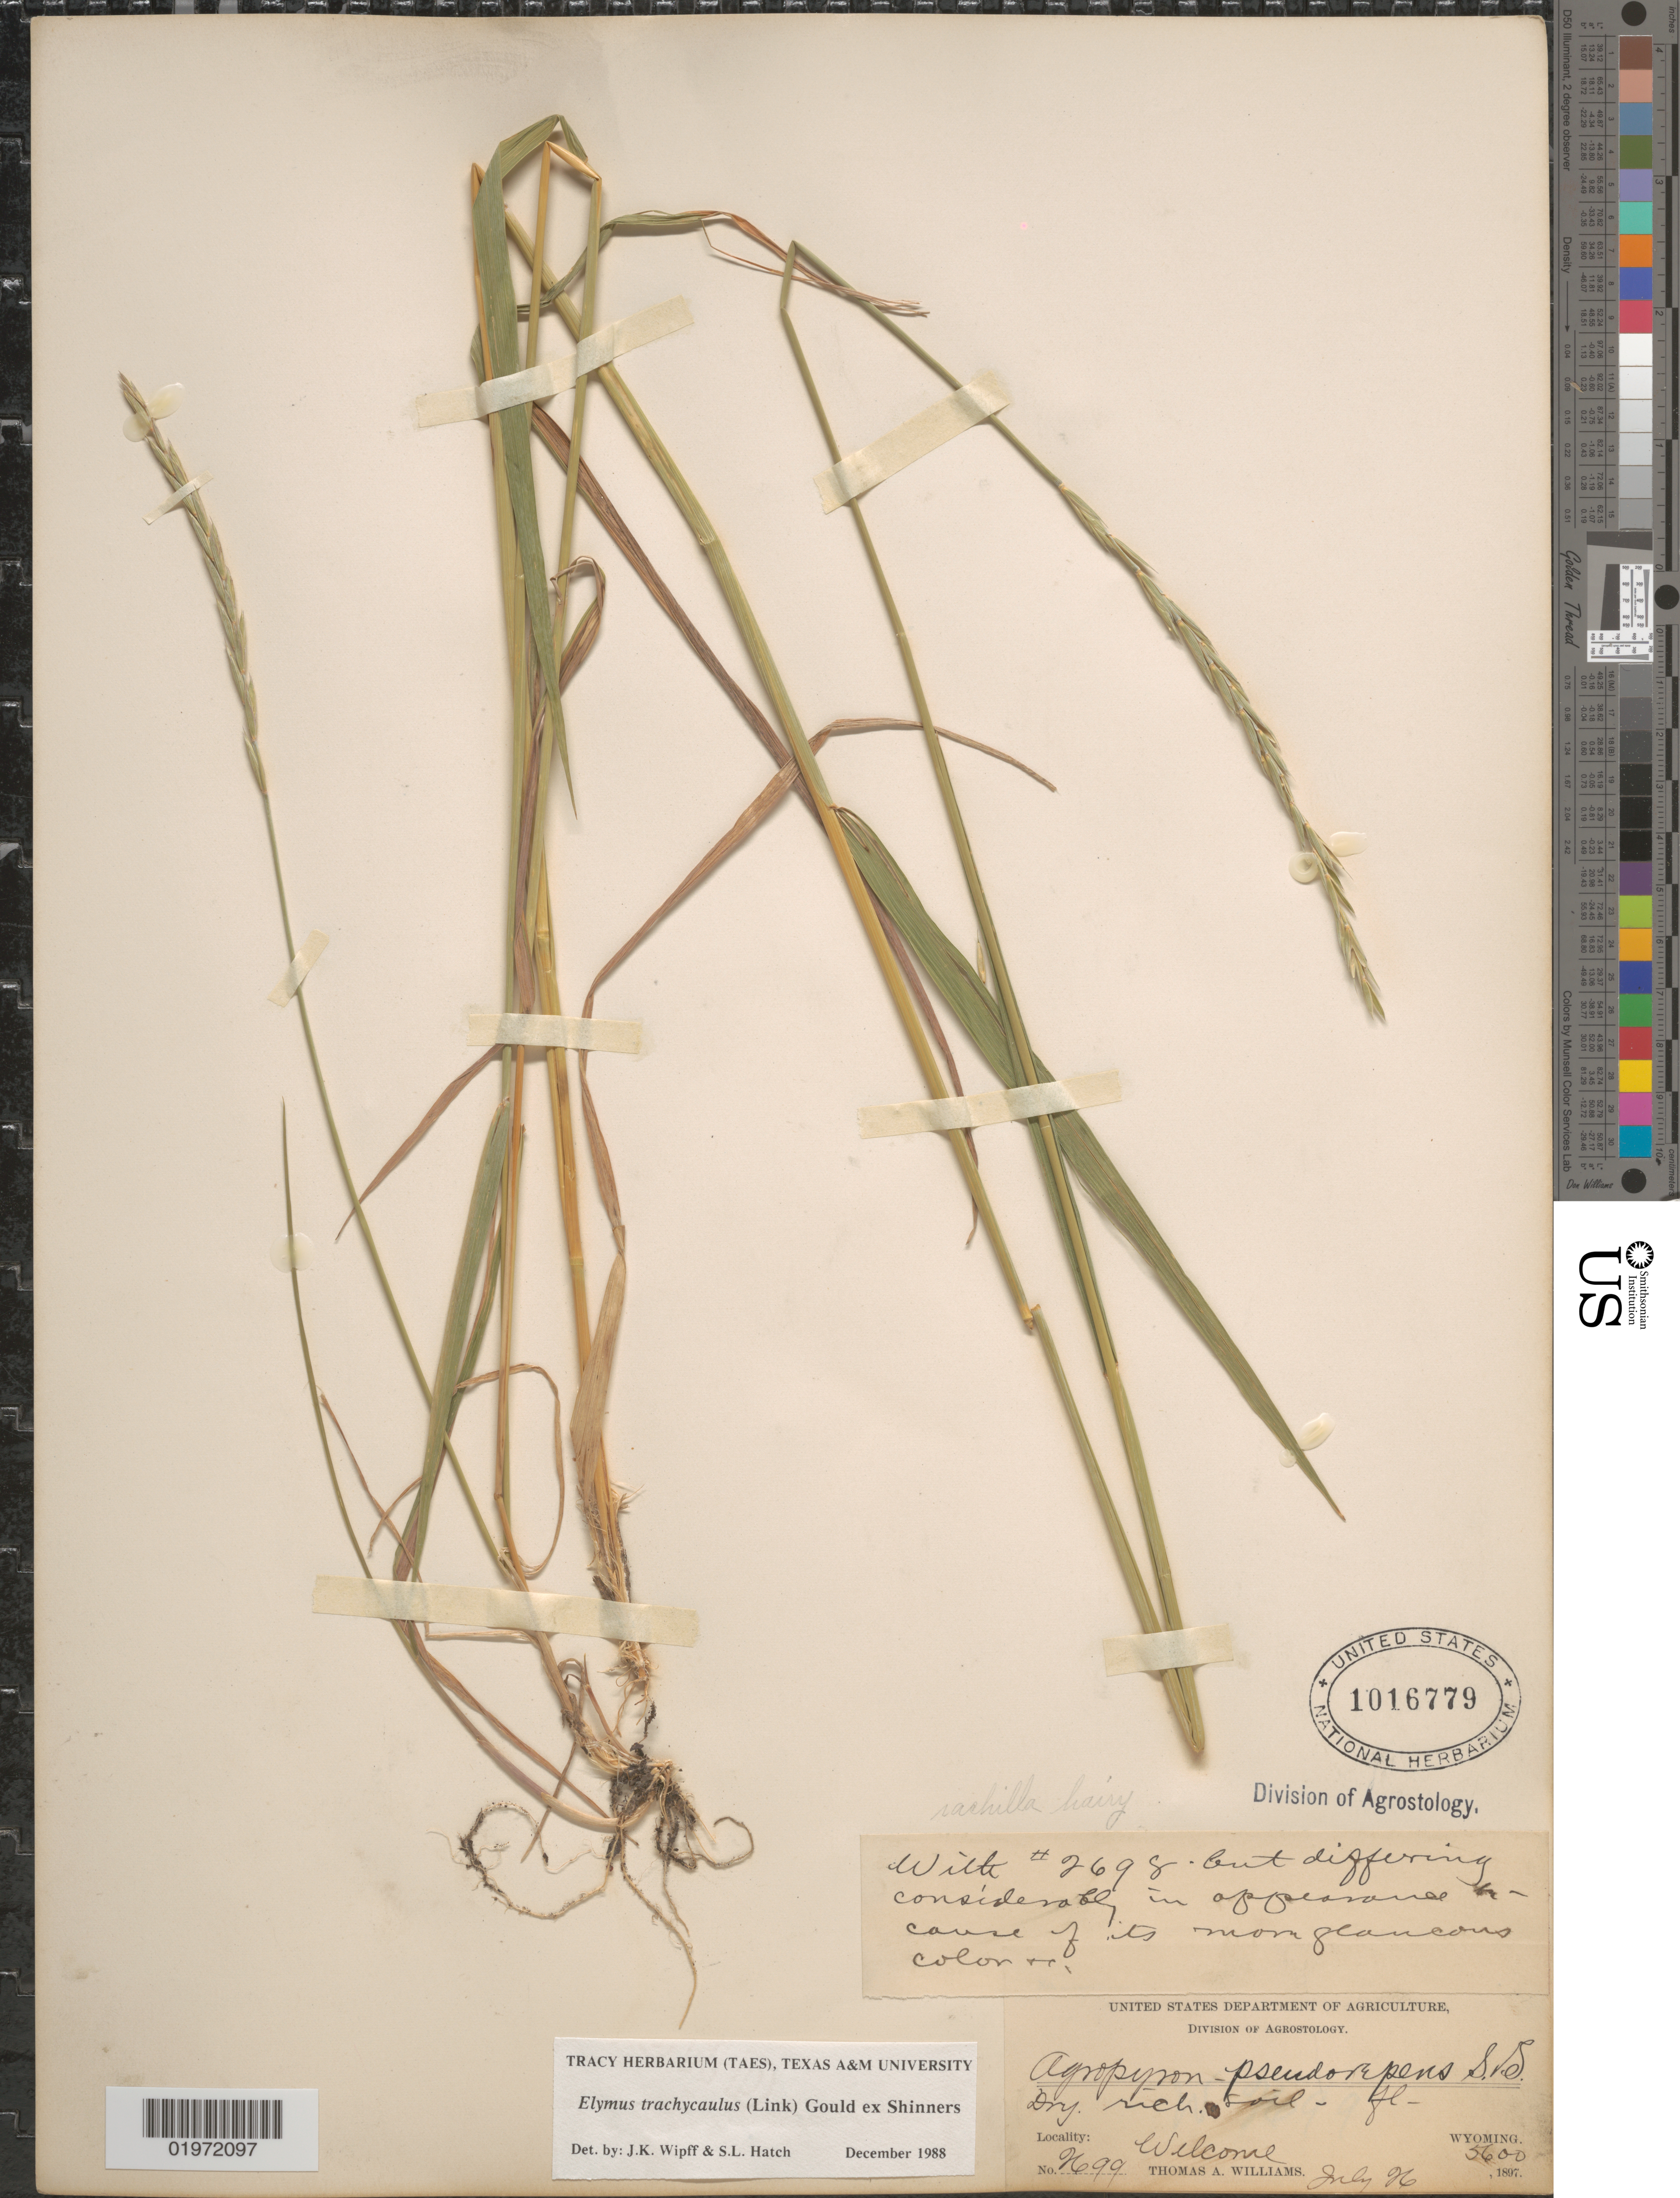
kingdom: Plantae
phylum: Tracheophyta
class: Liliopsida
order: Poales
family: Poaceae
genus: Elymus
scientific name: Elymus trachycaulus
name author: (Link) Gould ex Shinners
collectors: T. A. Williams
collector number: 2699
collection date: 1897-07-26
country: United States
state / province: Wyoming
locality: Welcome.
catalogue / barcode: US 1016779